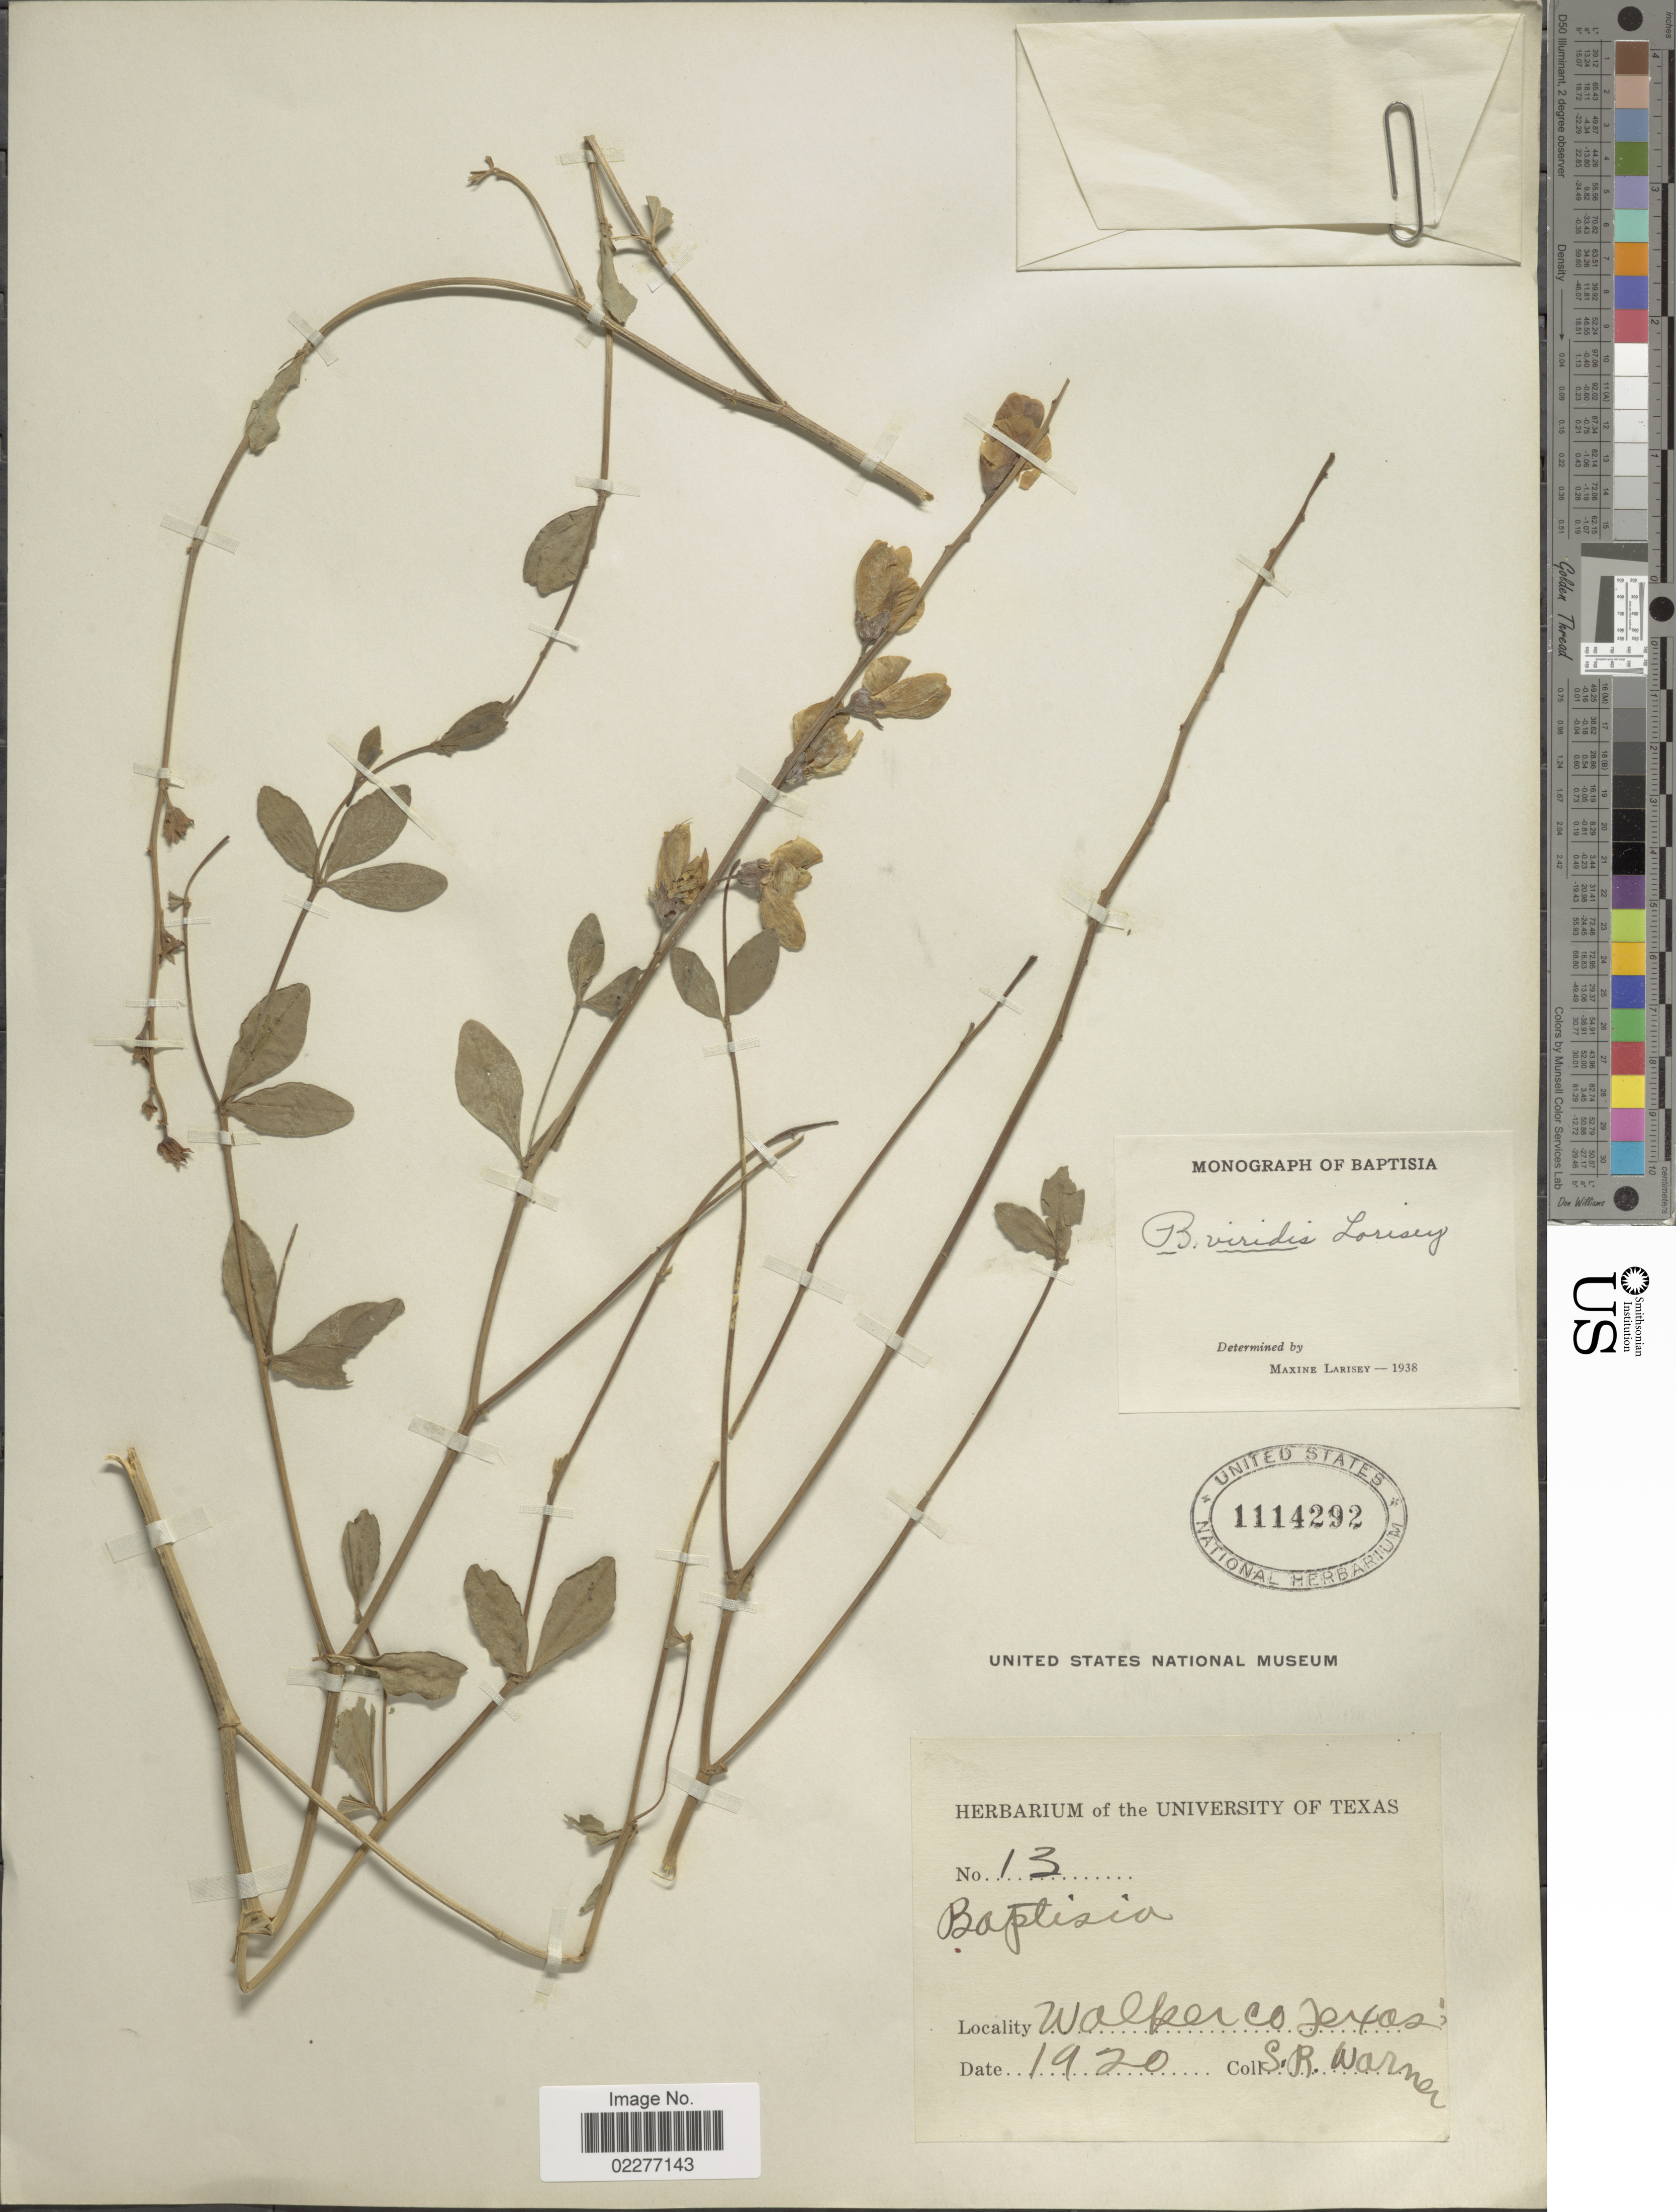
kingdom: Plantae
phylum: Tracheophyta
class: Magnoliopsida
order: Fabales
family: Fabaceae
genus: Baptisia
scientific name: Baptisia viridis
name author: Larisey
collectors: S. Warner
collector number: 13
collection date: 1920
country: United States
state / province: Texas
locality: Walker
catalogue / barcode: US 1114292